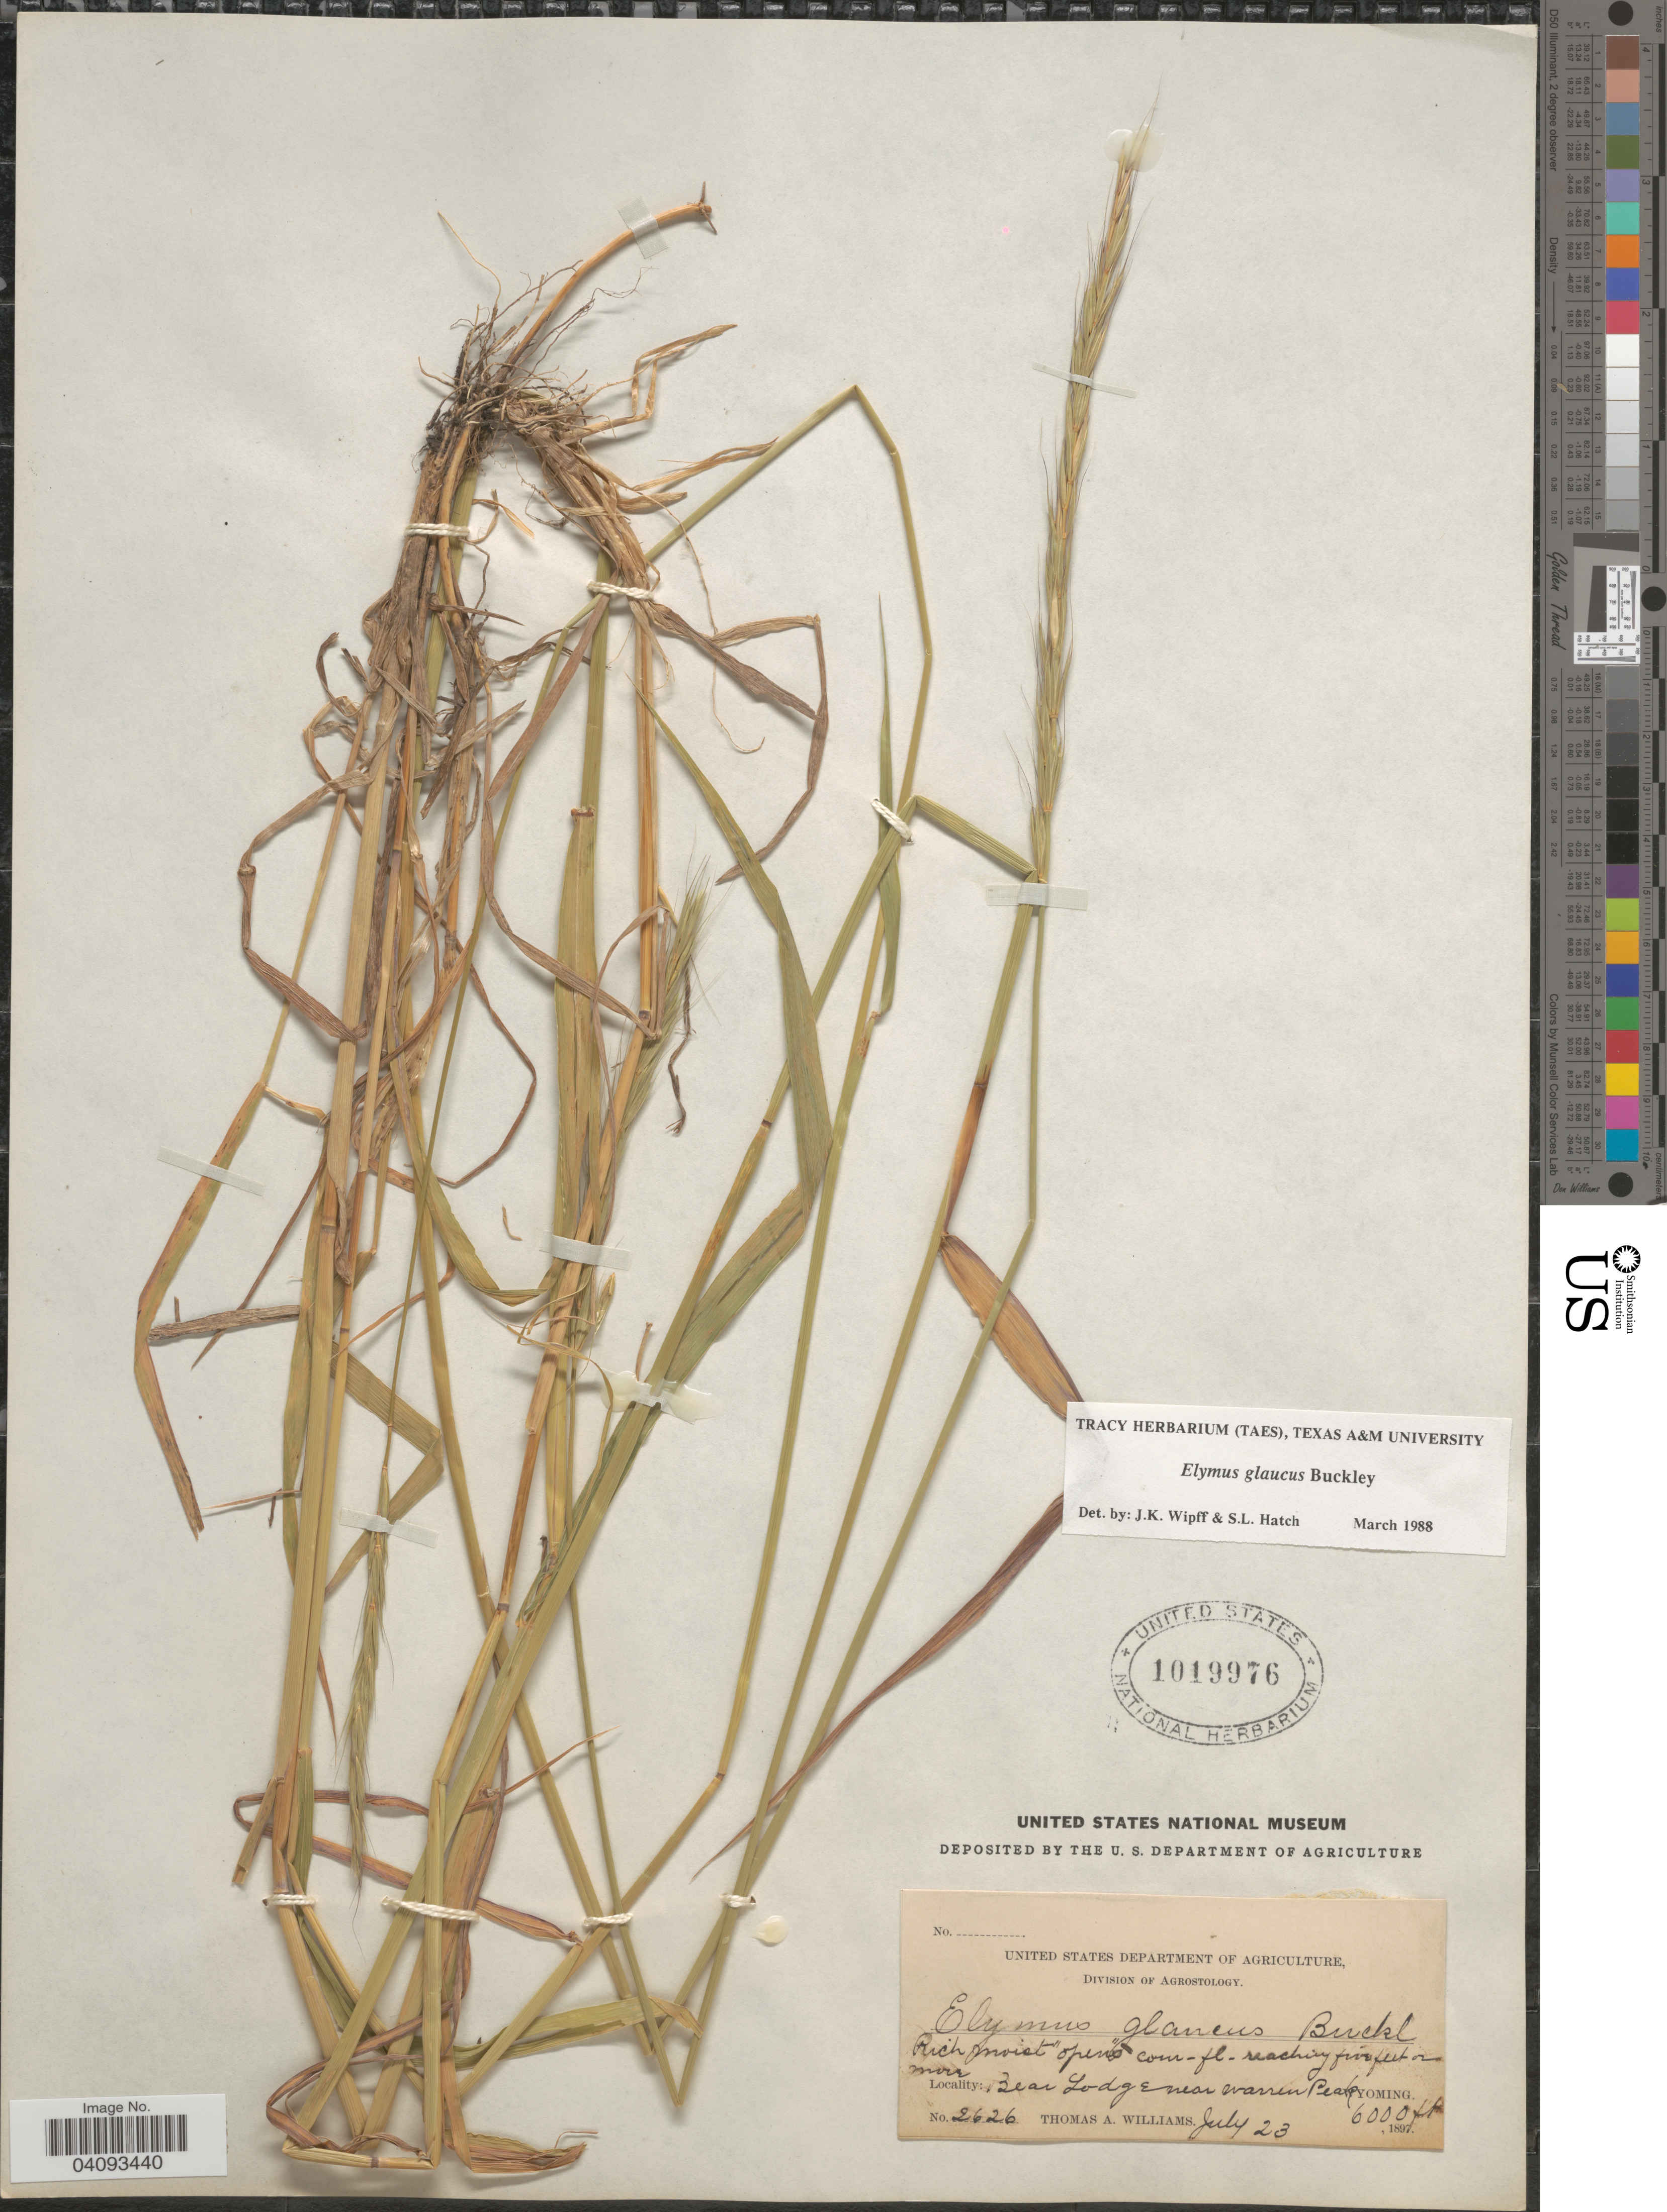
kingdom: Plantae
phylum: Tracheophyta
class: Liliopsida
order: Poales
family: Poaceae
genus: Elymus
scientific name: Elymus glaucus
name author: Buckley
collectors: T. A. Williams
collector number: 2626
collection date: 1897-07-23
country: United States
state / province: Wyoming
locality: Bear Lodge near Warren Peak.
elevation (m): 1829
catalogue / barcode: US 1019976